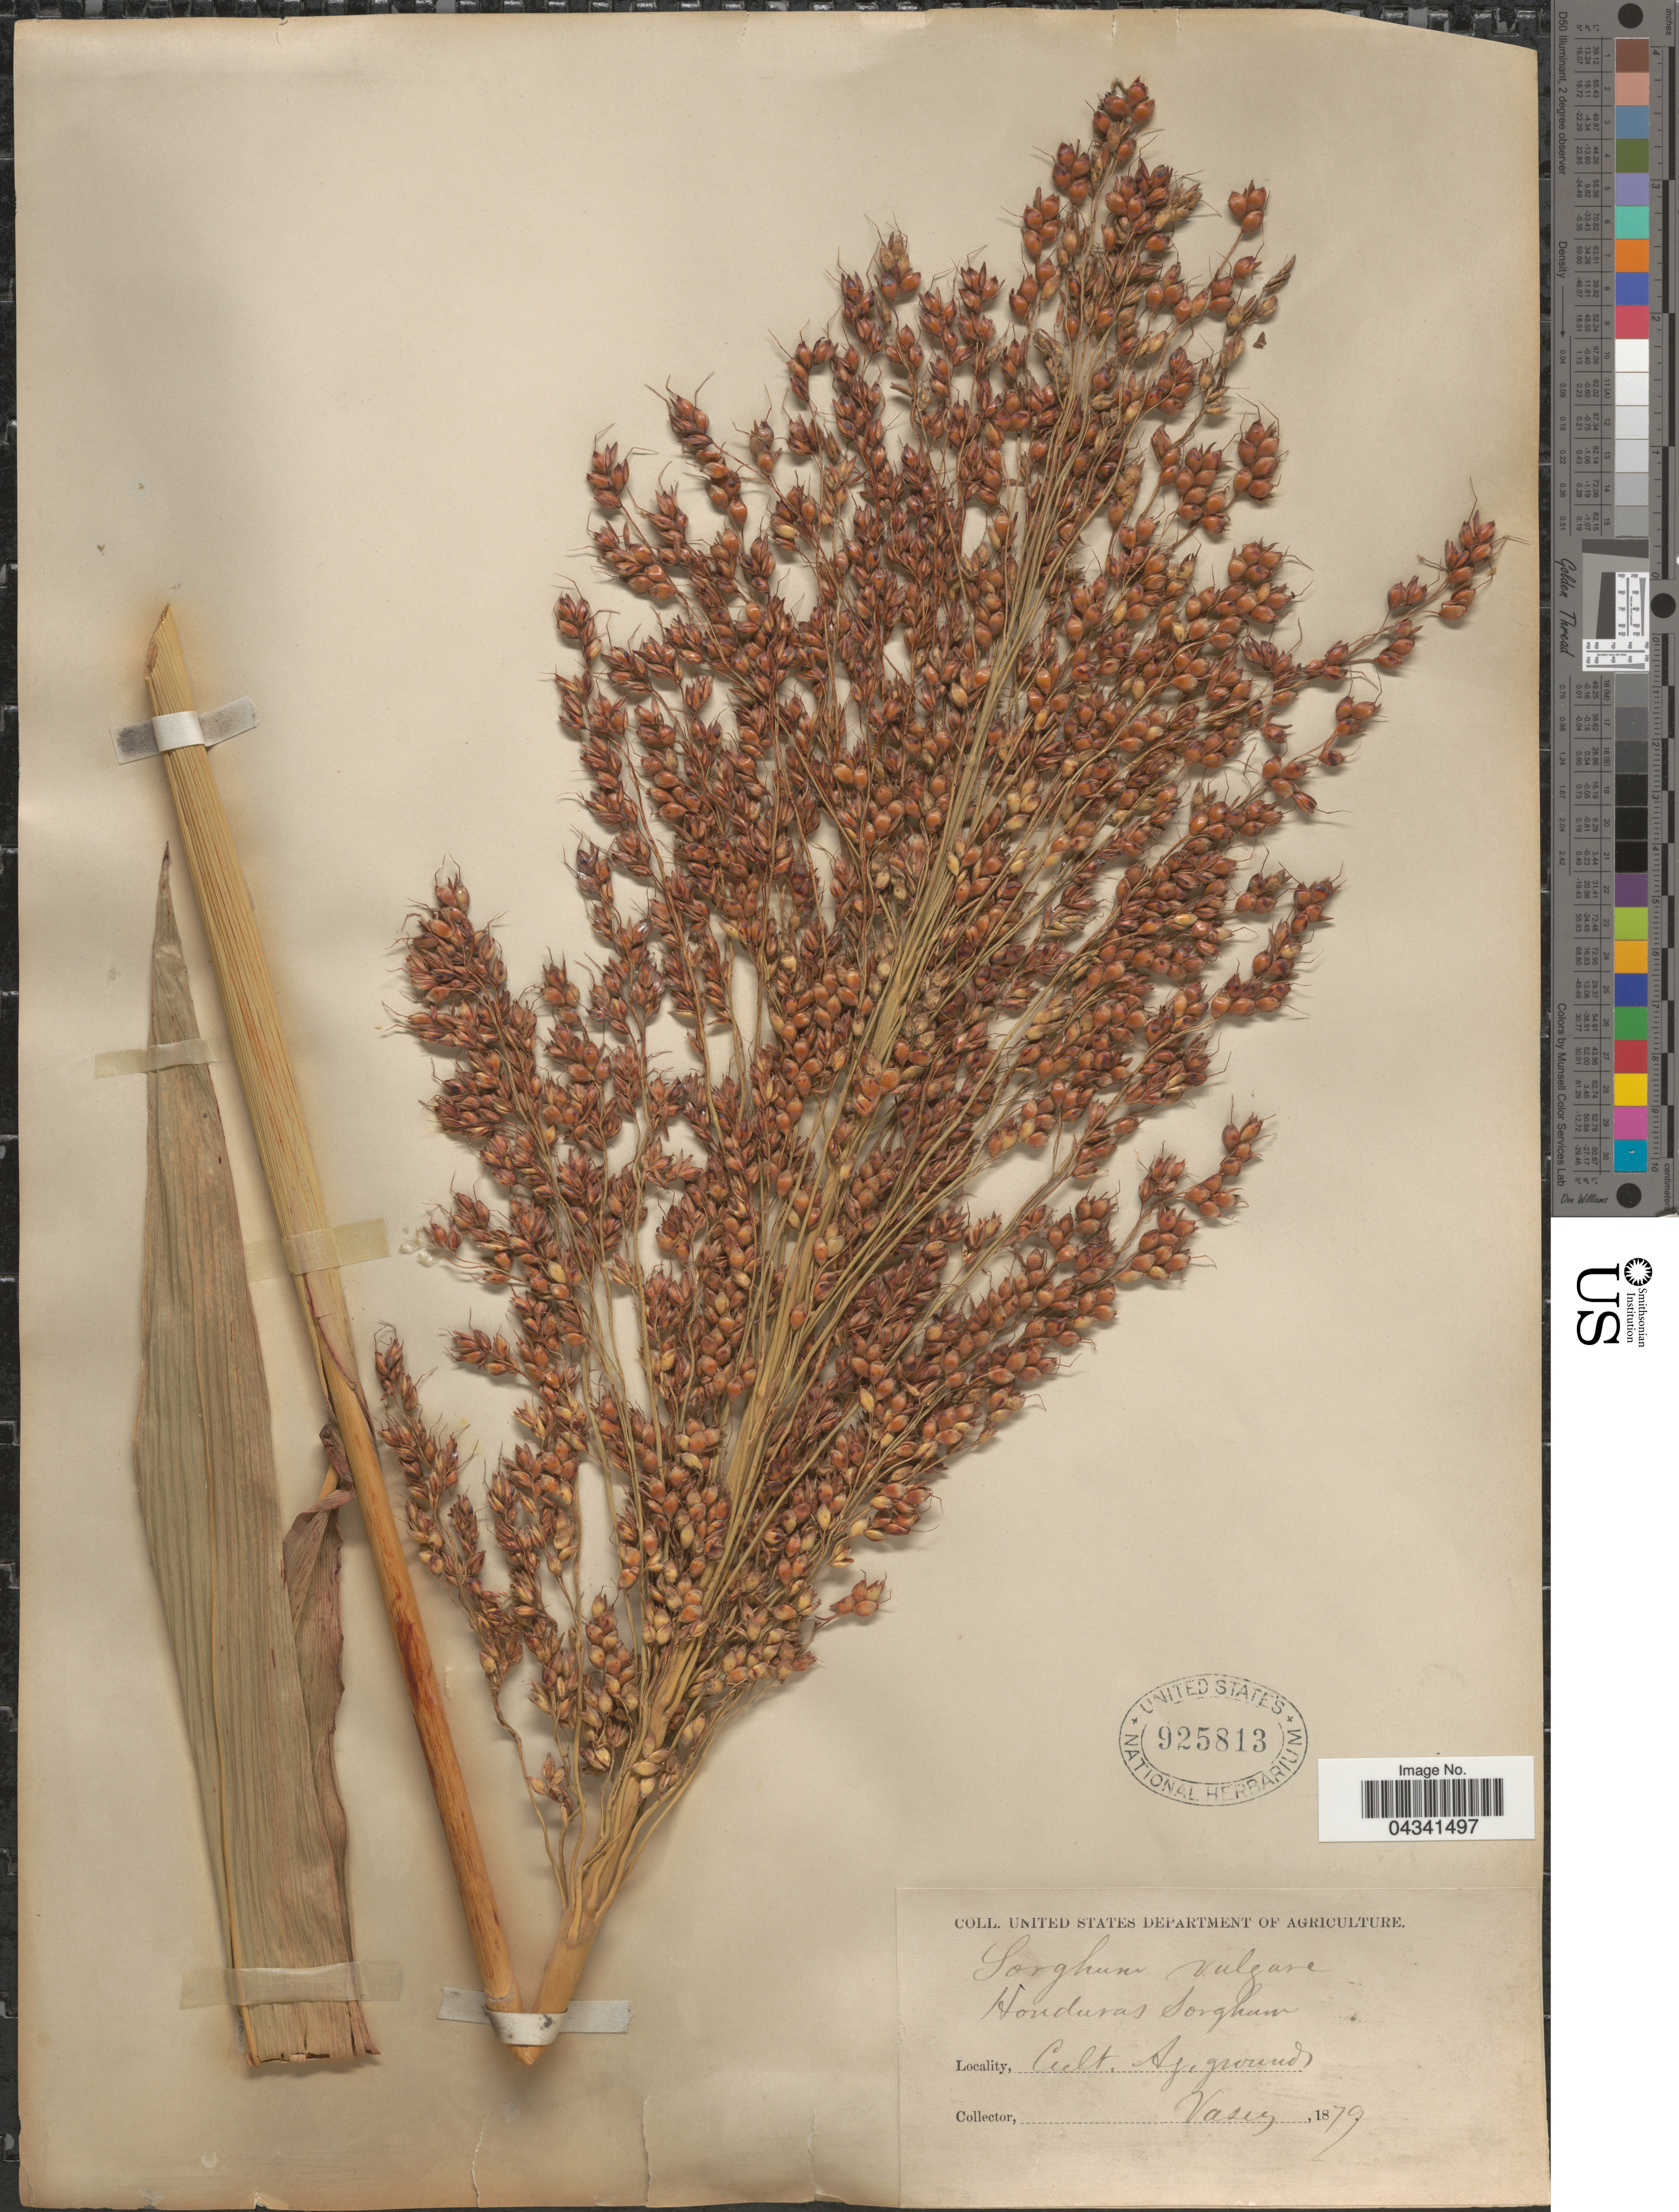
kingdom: Plantae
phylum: Tracheophyta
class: Liliopsida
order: Poales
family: Poaceae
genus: Sorghum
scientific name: Sorghum bicolor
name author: (L.) Moench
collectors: Vasey, --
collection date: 1879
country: United States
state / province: District of Columbia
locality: Cult. Ag. grounds.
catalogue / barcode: US 925813